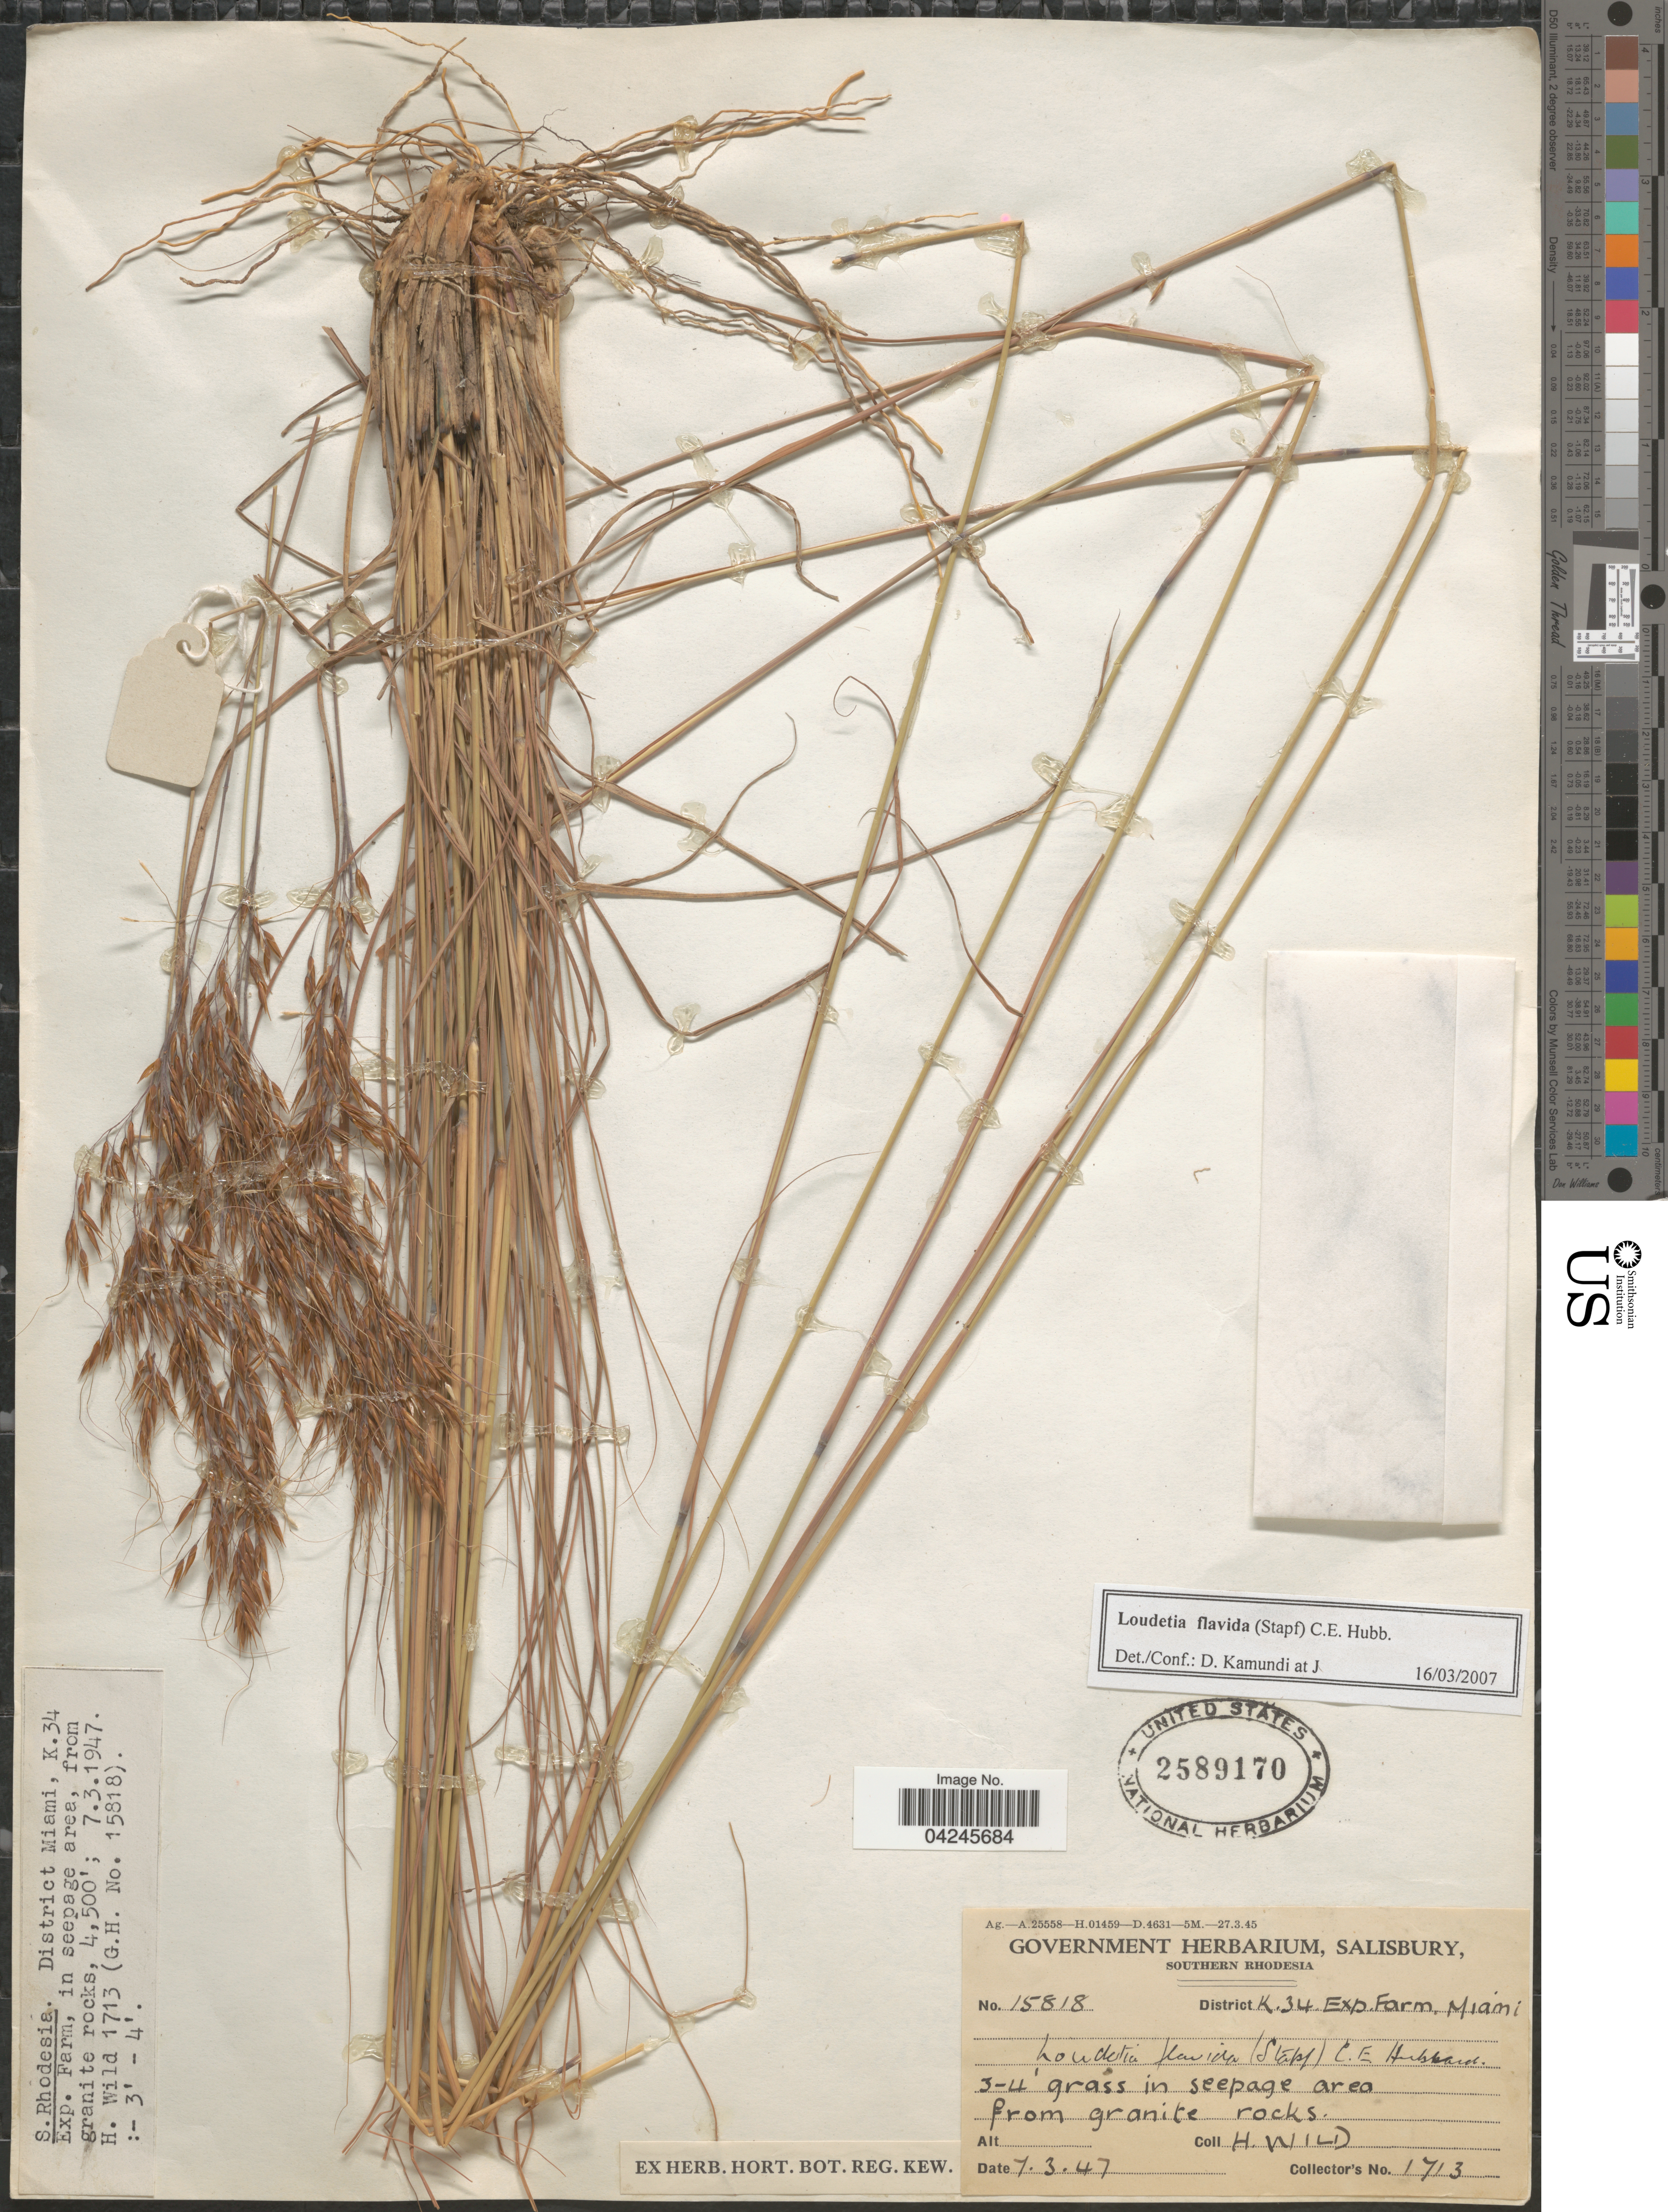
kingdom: Plantae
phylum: Tracheophyta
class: Liliopsida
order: Poales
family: Poaceae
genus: Loudetia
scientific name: Loudetia flavida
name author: (Stapf) C.E. Hubb.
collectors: H. Wild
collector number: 1713/15818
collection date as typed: Transcribed d/m/y: 7/3/47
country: Zimbabwe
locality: Southern Rhodesia. District K.34 Exp. Farm. Miami.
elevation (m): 1372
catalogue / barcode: US 2589170